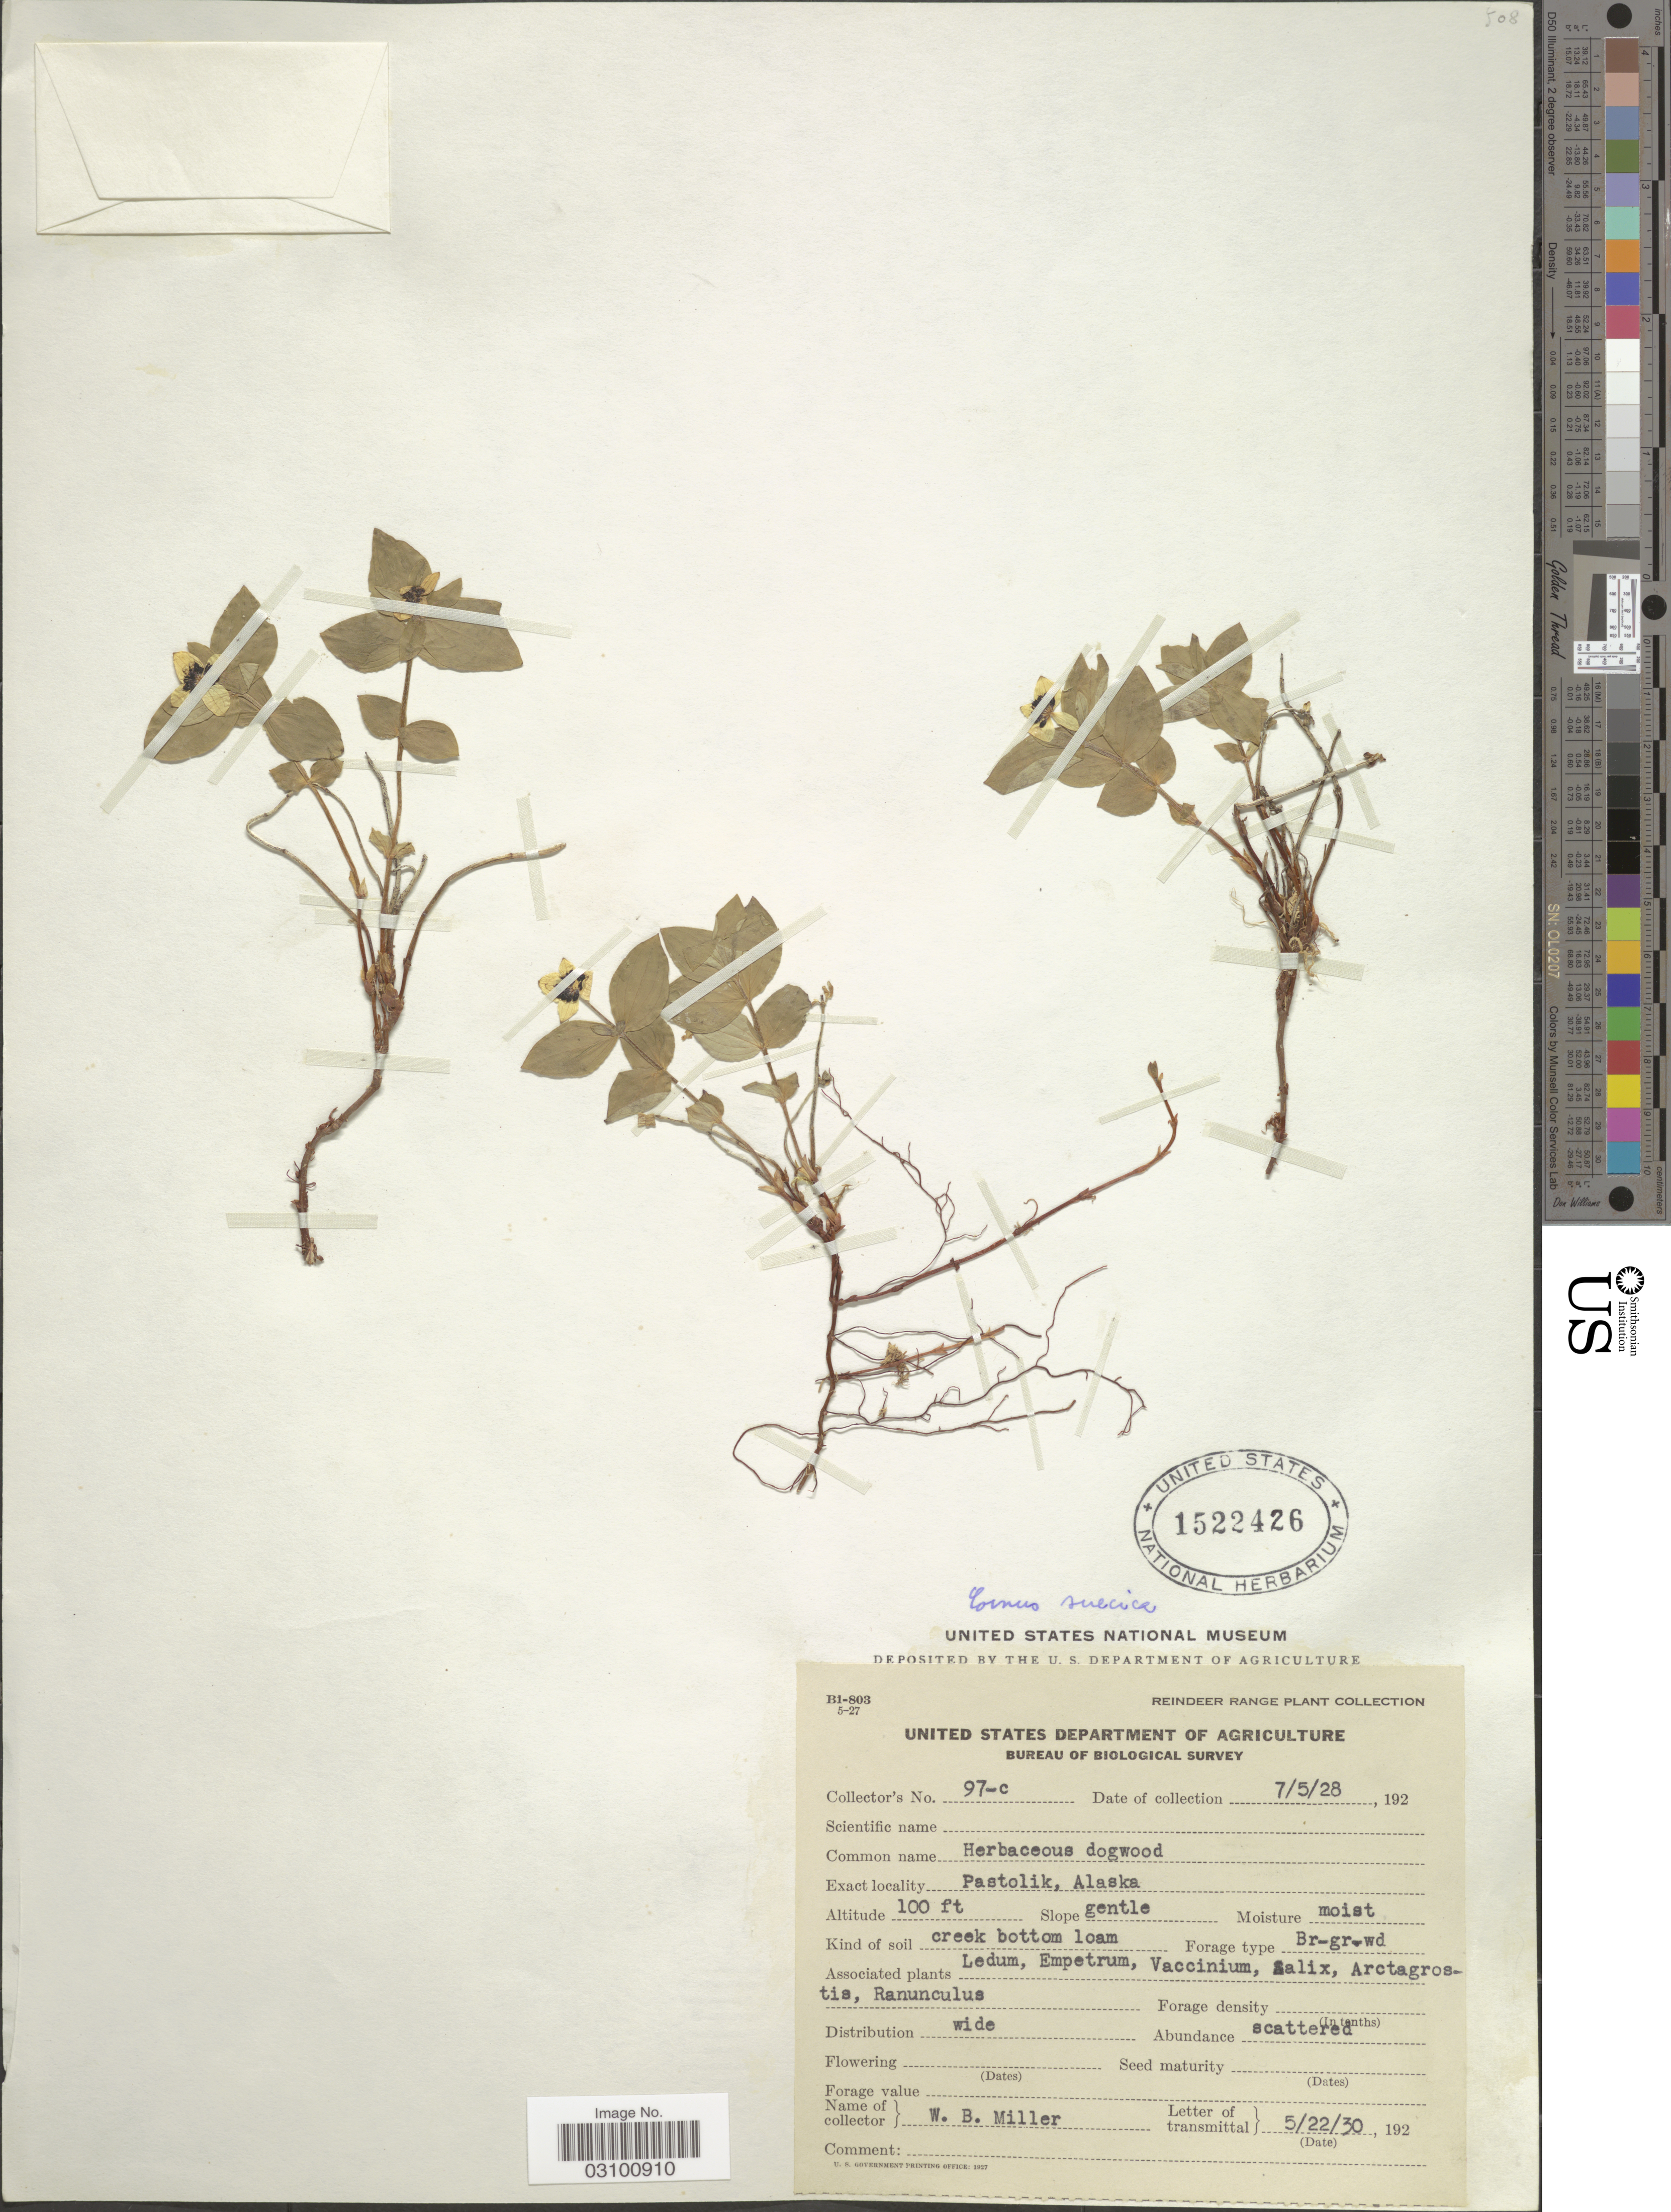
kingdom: Plantae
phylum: Tracheophyta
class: Magnoliopsida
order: Cornales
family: Cornaceae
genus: Cornus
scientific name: Cornus suecica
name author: L.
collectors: W. Miller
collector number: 97-c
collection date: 1928-07-05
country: United States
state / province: Alaska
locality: Pastolik.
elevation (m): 30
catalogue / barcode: US 1522426